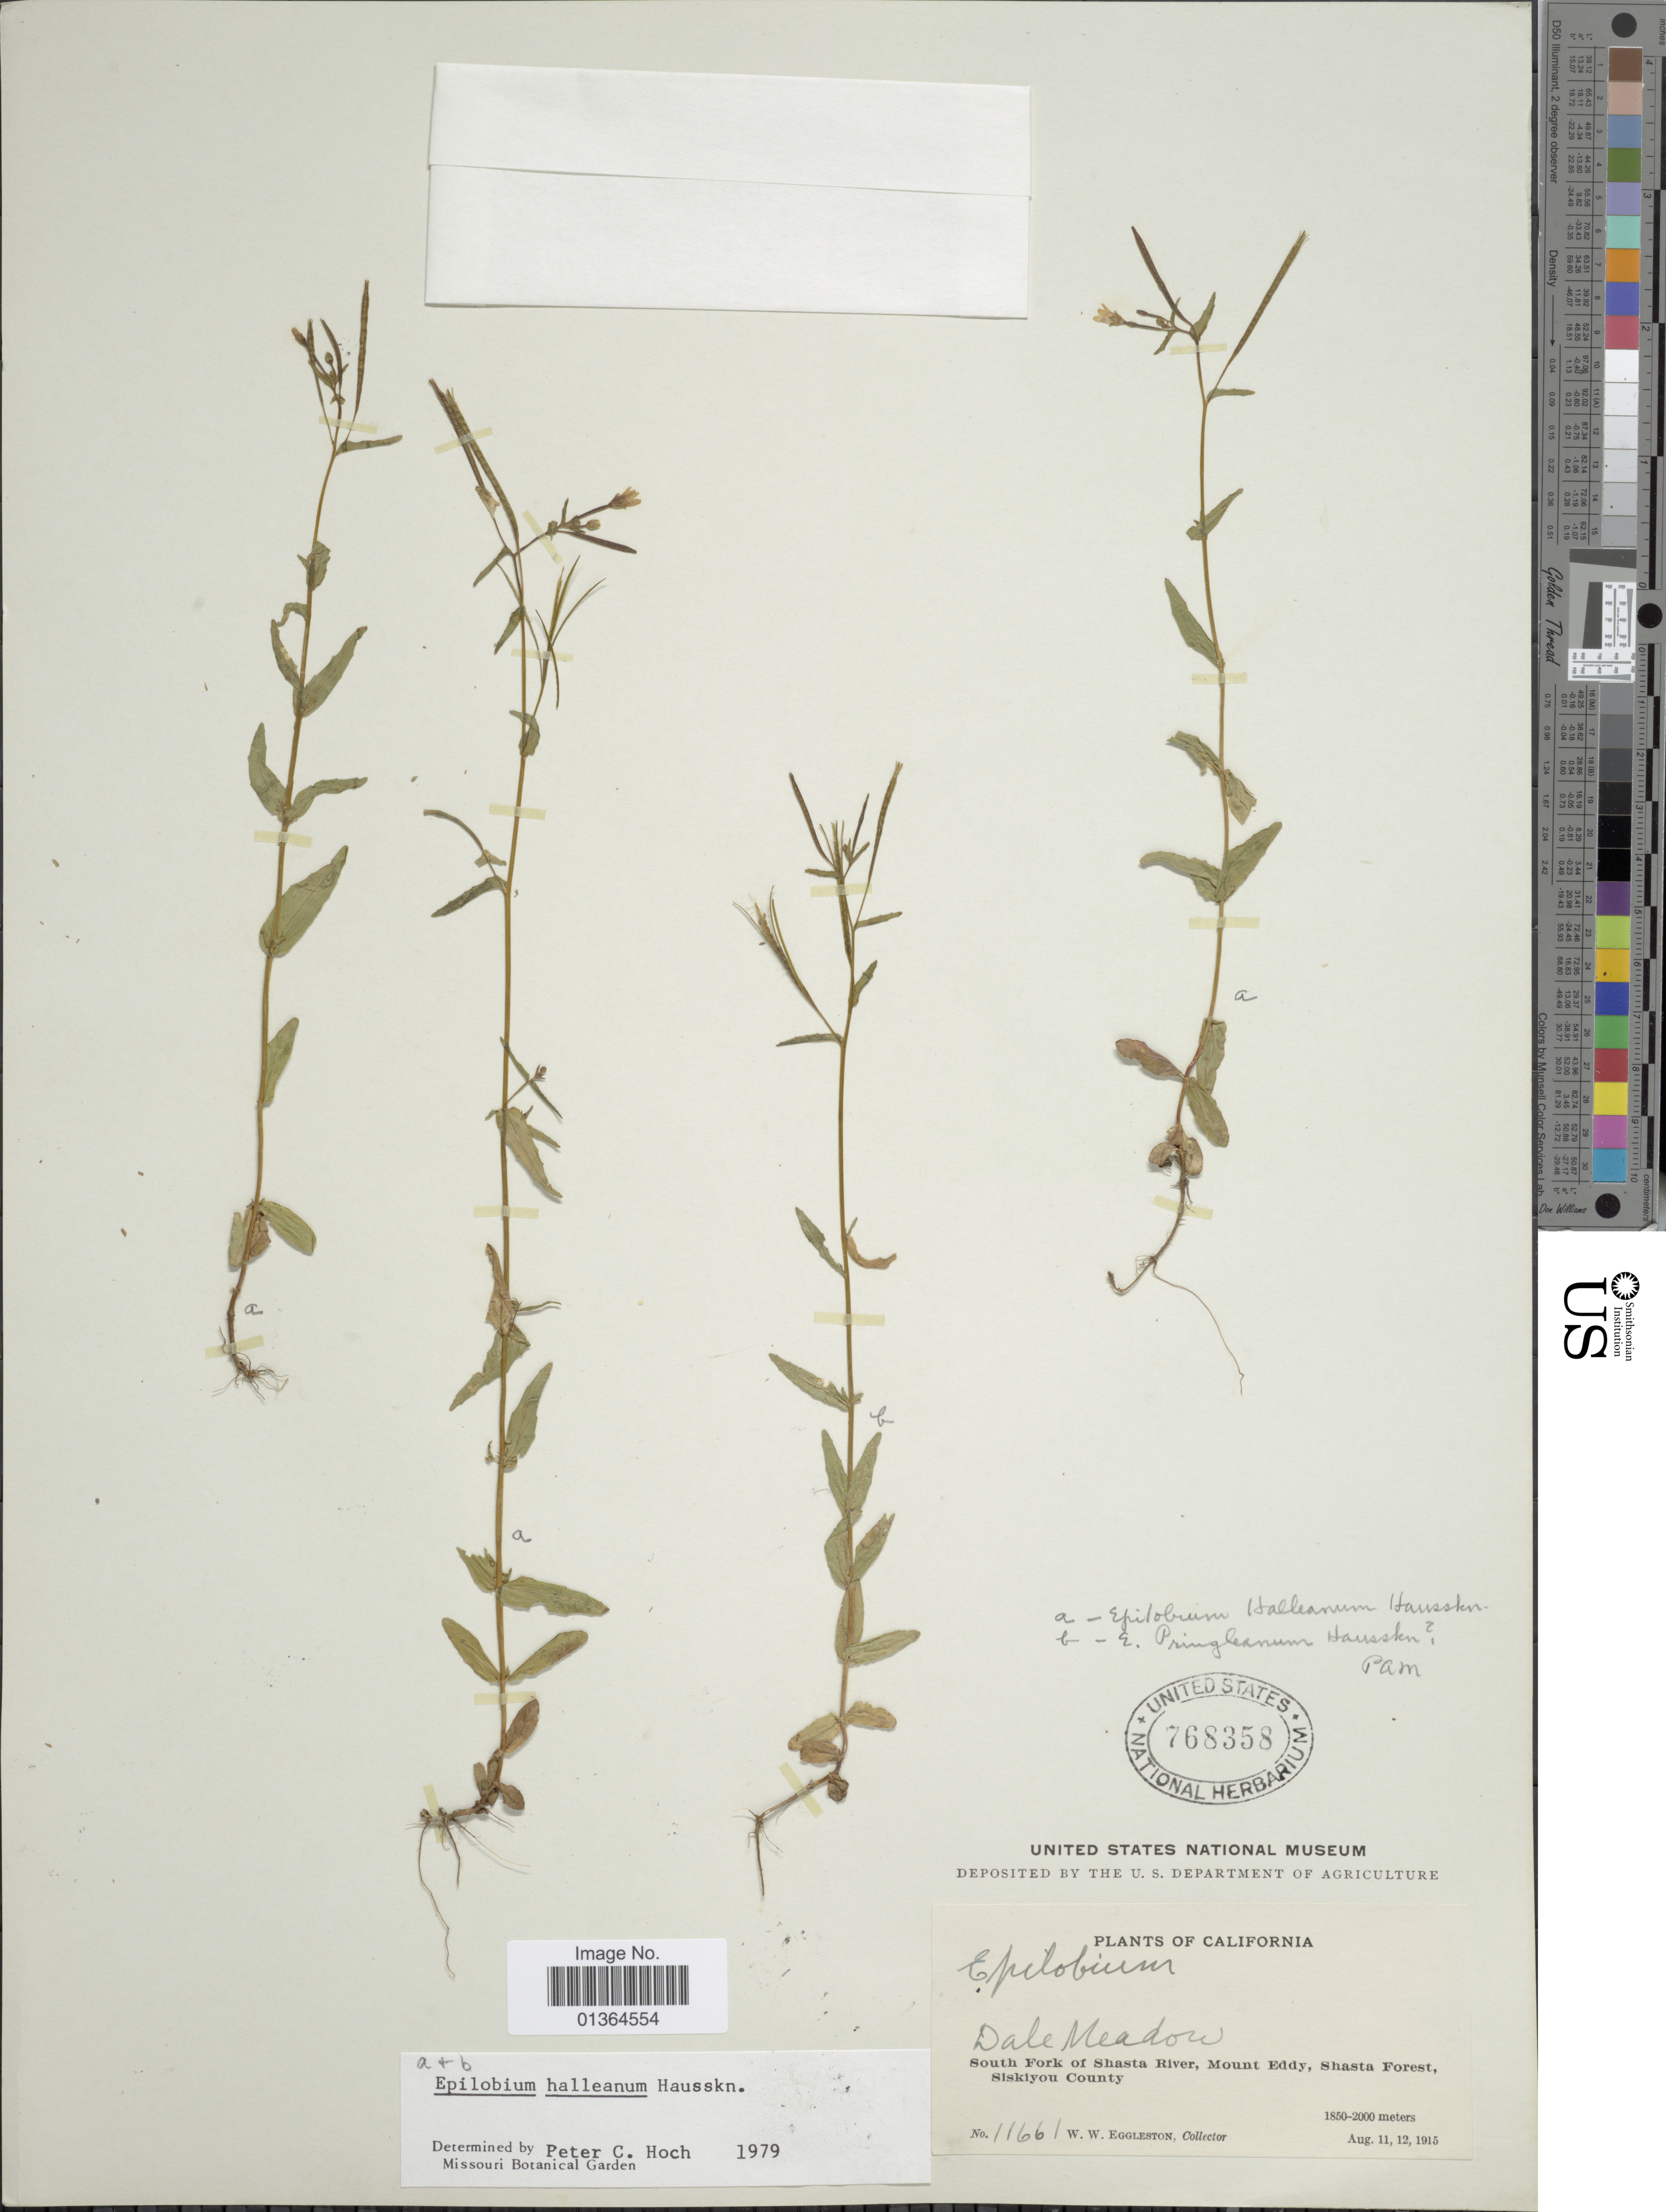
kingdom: Plantae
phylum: Tracheophyta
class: Magnoliopsida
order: Myrtales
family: Onagraceae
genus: Epilobium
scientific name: Epilobium hallianum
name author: Hausskn.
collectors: W. W. Eggleston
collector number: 11661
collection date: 1915-08-11/1915-08-12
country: United States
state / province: California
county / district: Siskiyou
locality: Dale Meadow. South Fork of Shasta River, Mount Eddy, Shasta Forest, Siskiyou County.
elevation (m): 1850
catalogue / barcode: US 768358